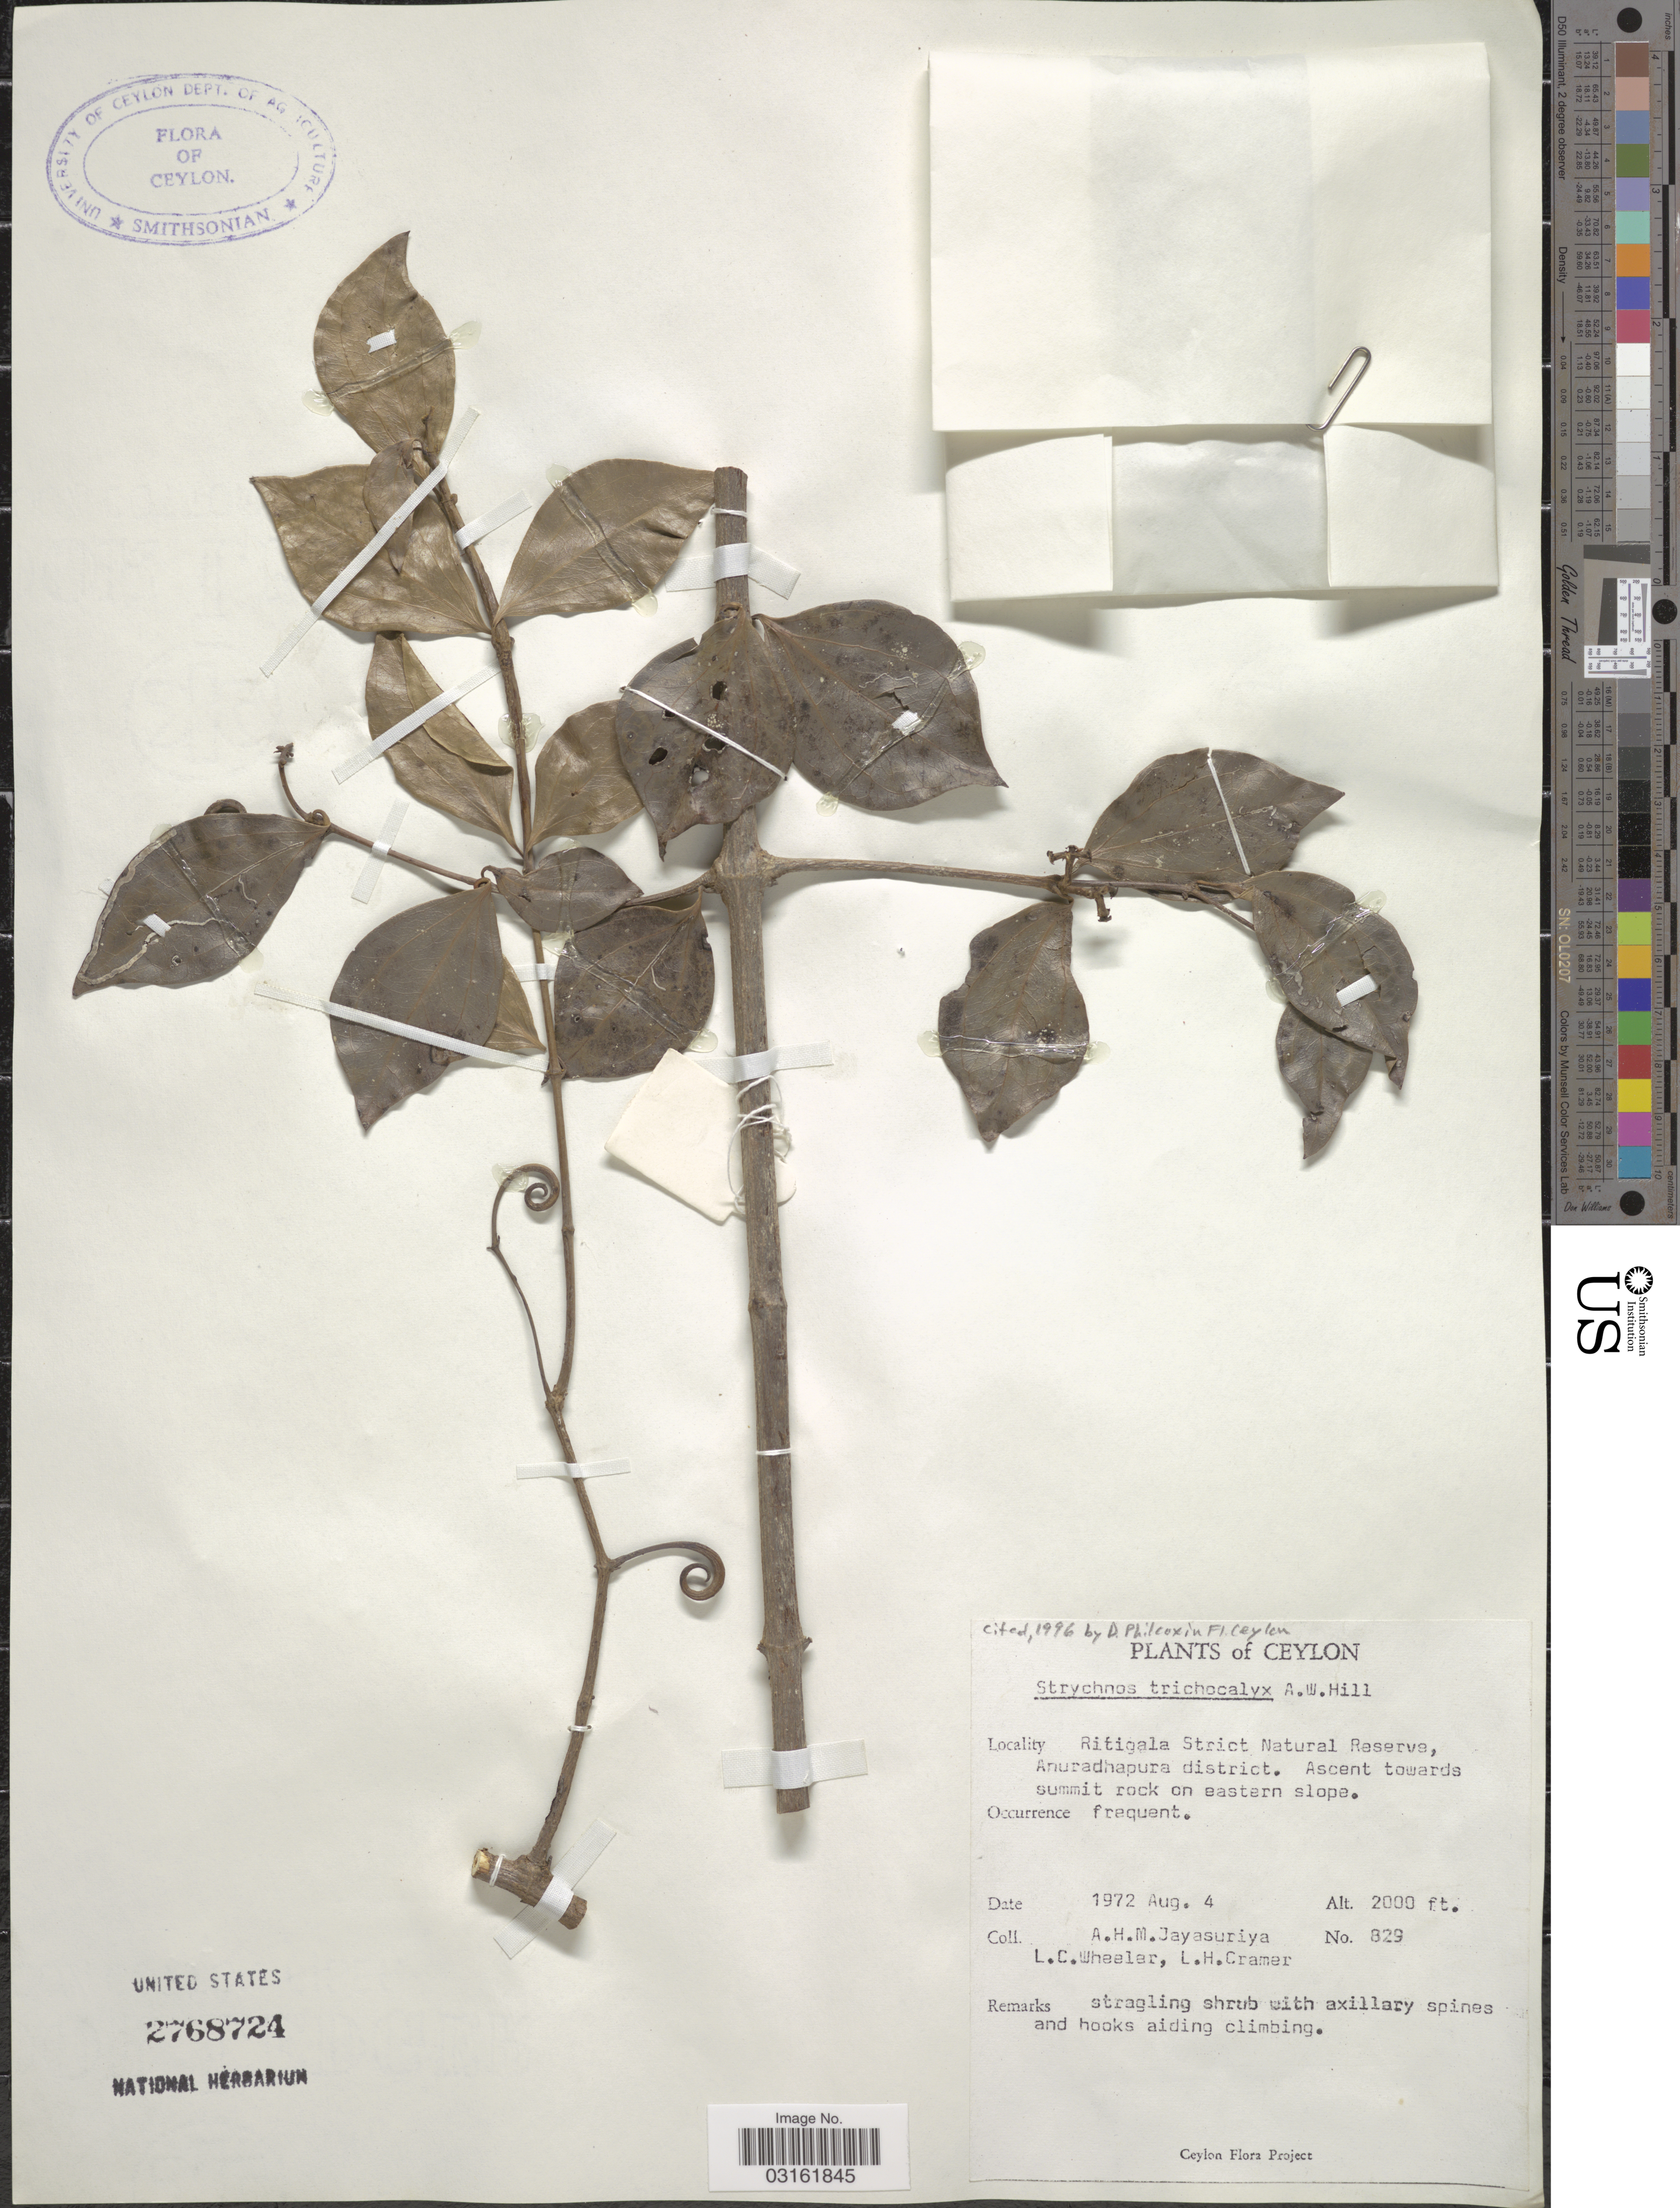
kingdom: Plantae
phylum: Tracheophyta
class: Magnoliopsida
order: Gentianales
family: Loganiaceae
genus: Strychnos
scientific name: Strychnos trichocalyx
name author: A.W. Hill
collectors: A. H. Jayasuriya, L. C. Wheeler & L. H. Cramer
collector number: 829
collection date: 1972-08-04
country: Sri Lanka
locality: Ceylon. Ritigala Strict Natural Reserve, Anuradhapura district. Ascent towards summit rock on eastern slope.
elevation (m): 610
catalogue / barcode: US 2768724